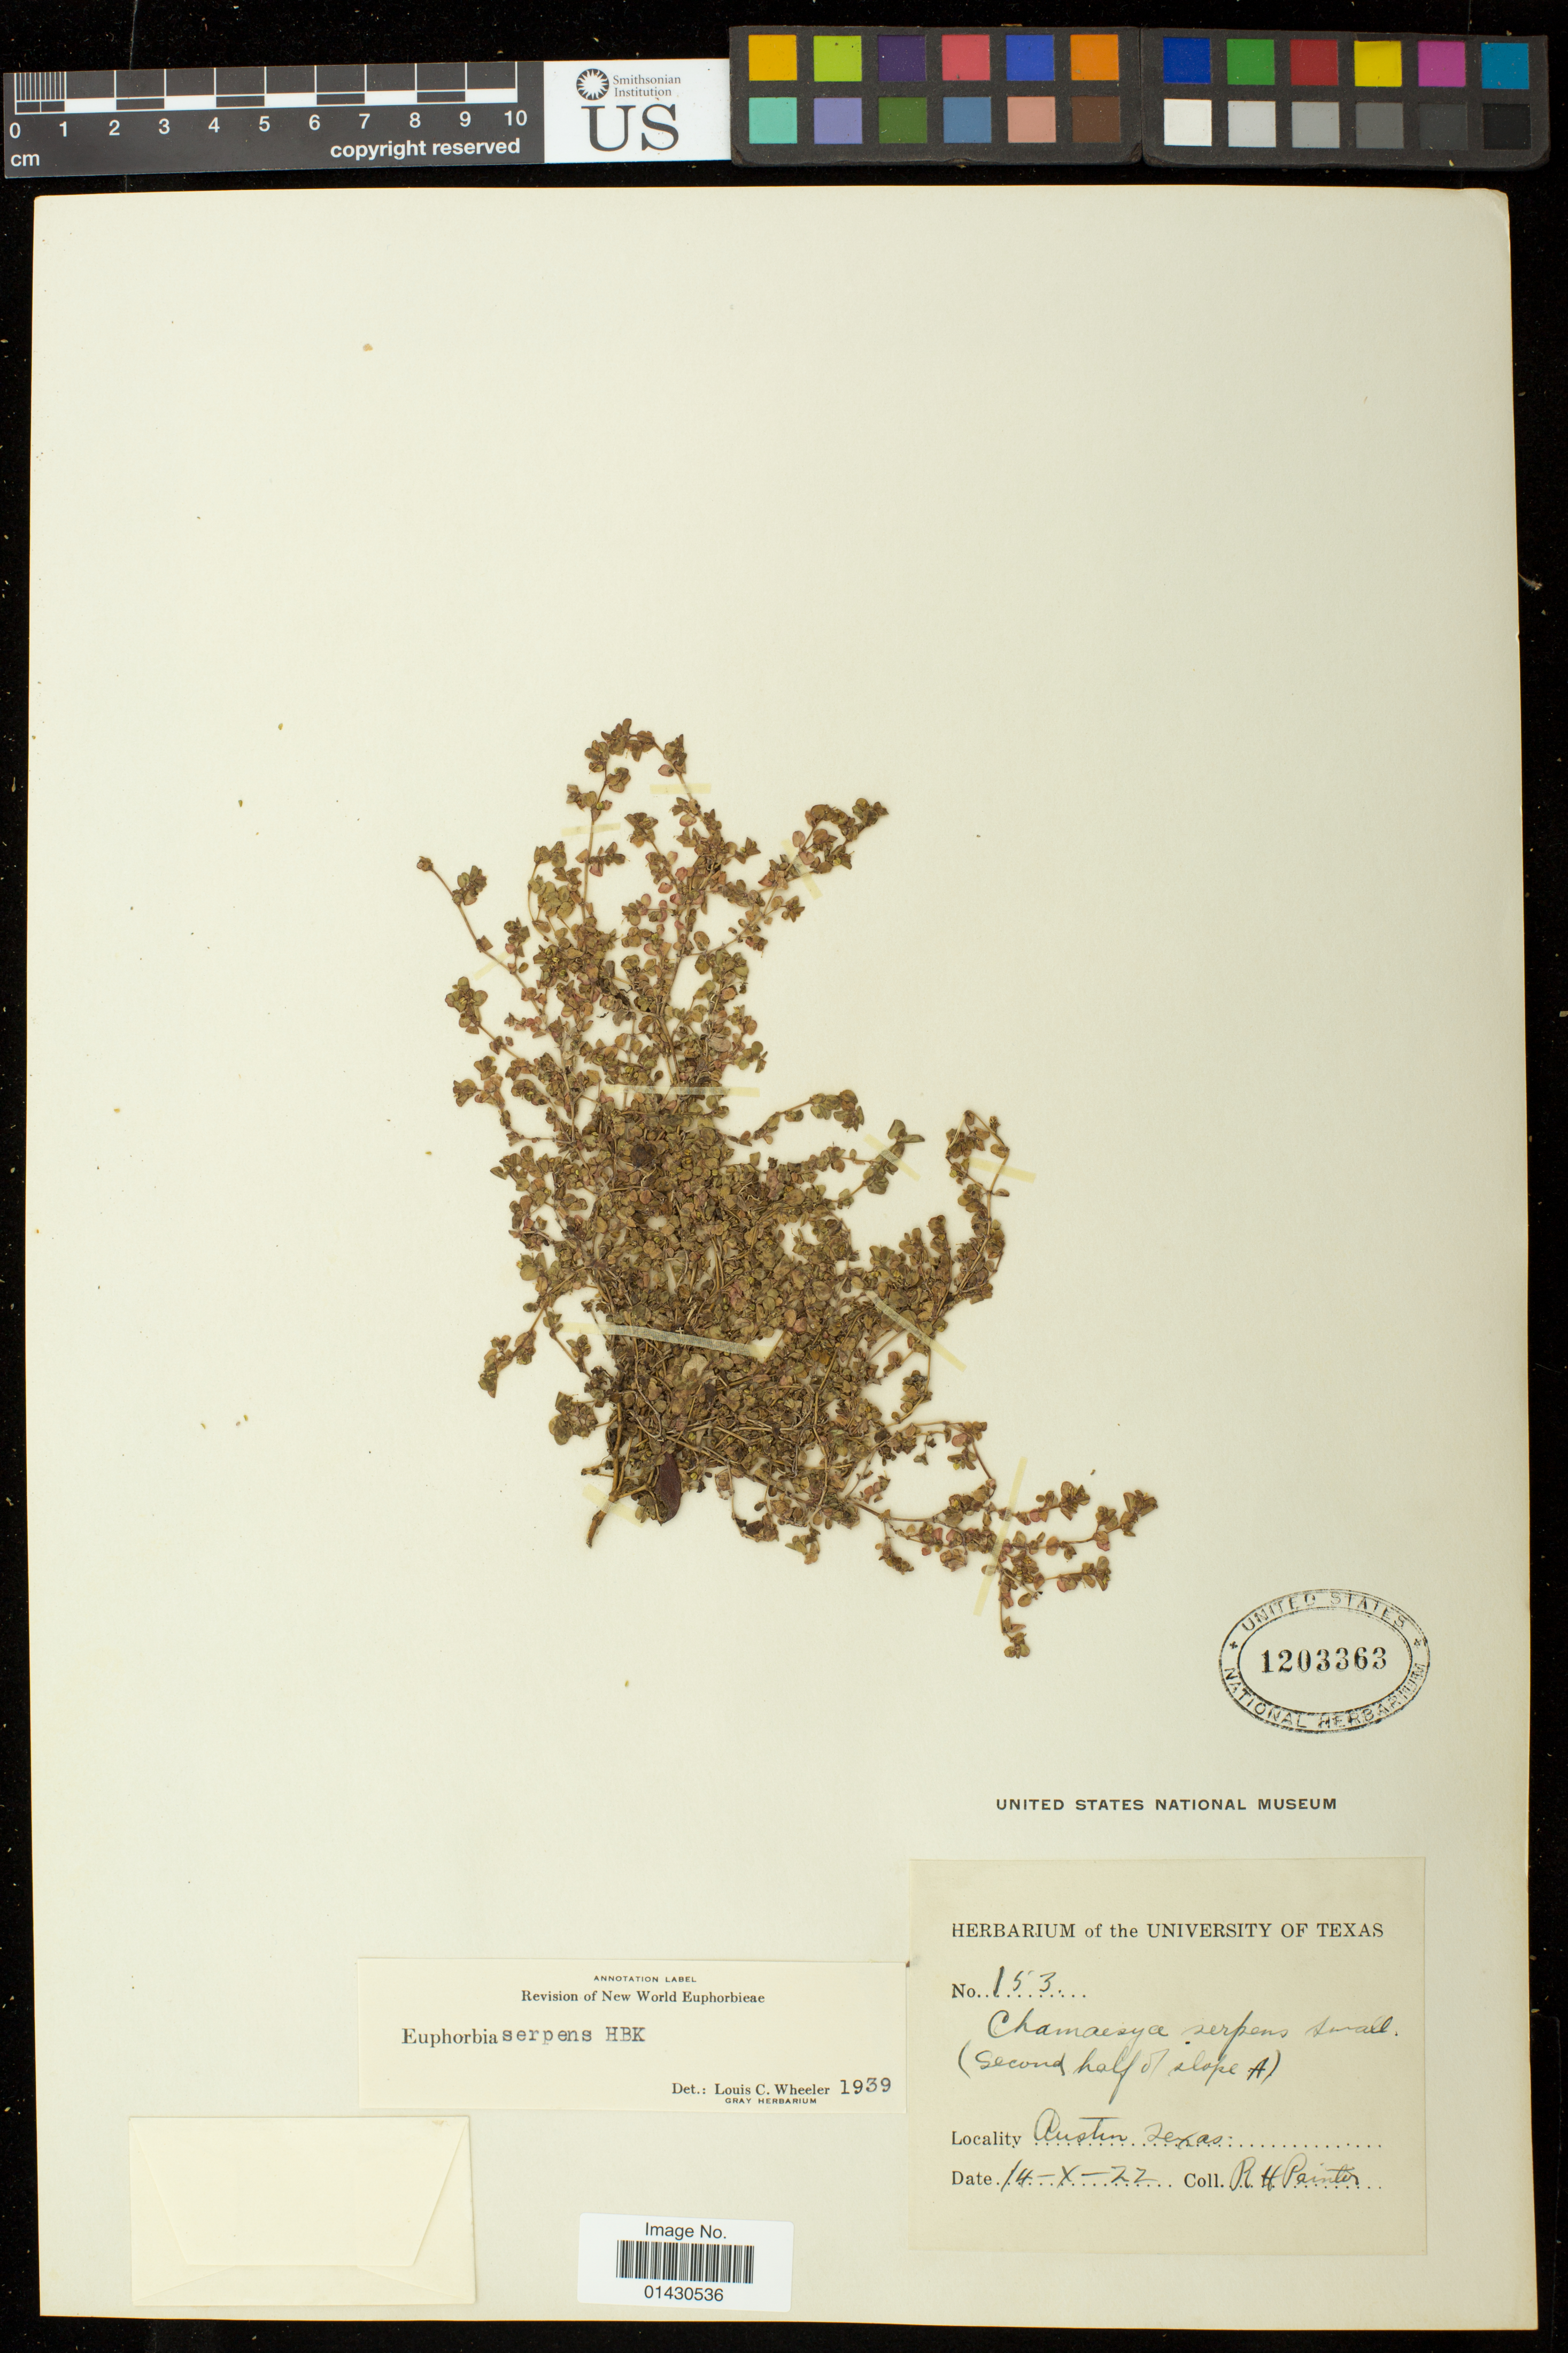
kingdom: Plantae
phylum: Tracheophyta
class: Magnoliopsida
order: Malpighiales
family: Euphorbiaceae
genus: Euphorbia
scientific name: Euphorbia serpens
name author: Kunth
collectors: Painter, R. H.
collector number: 153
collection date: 1922-10-14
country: United States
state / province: Texas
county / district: Travis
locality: Austin; Second half of slope A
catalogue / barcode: US 1203363